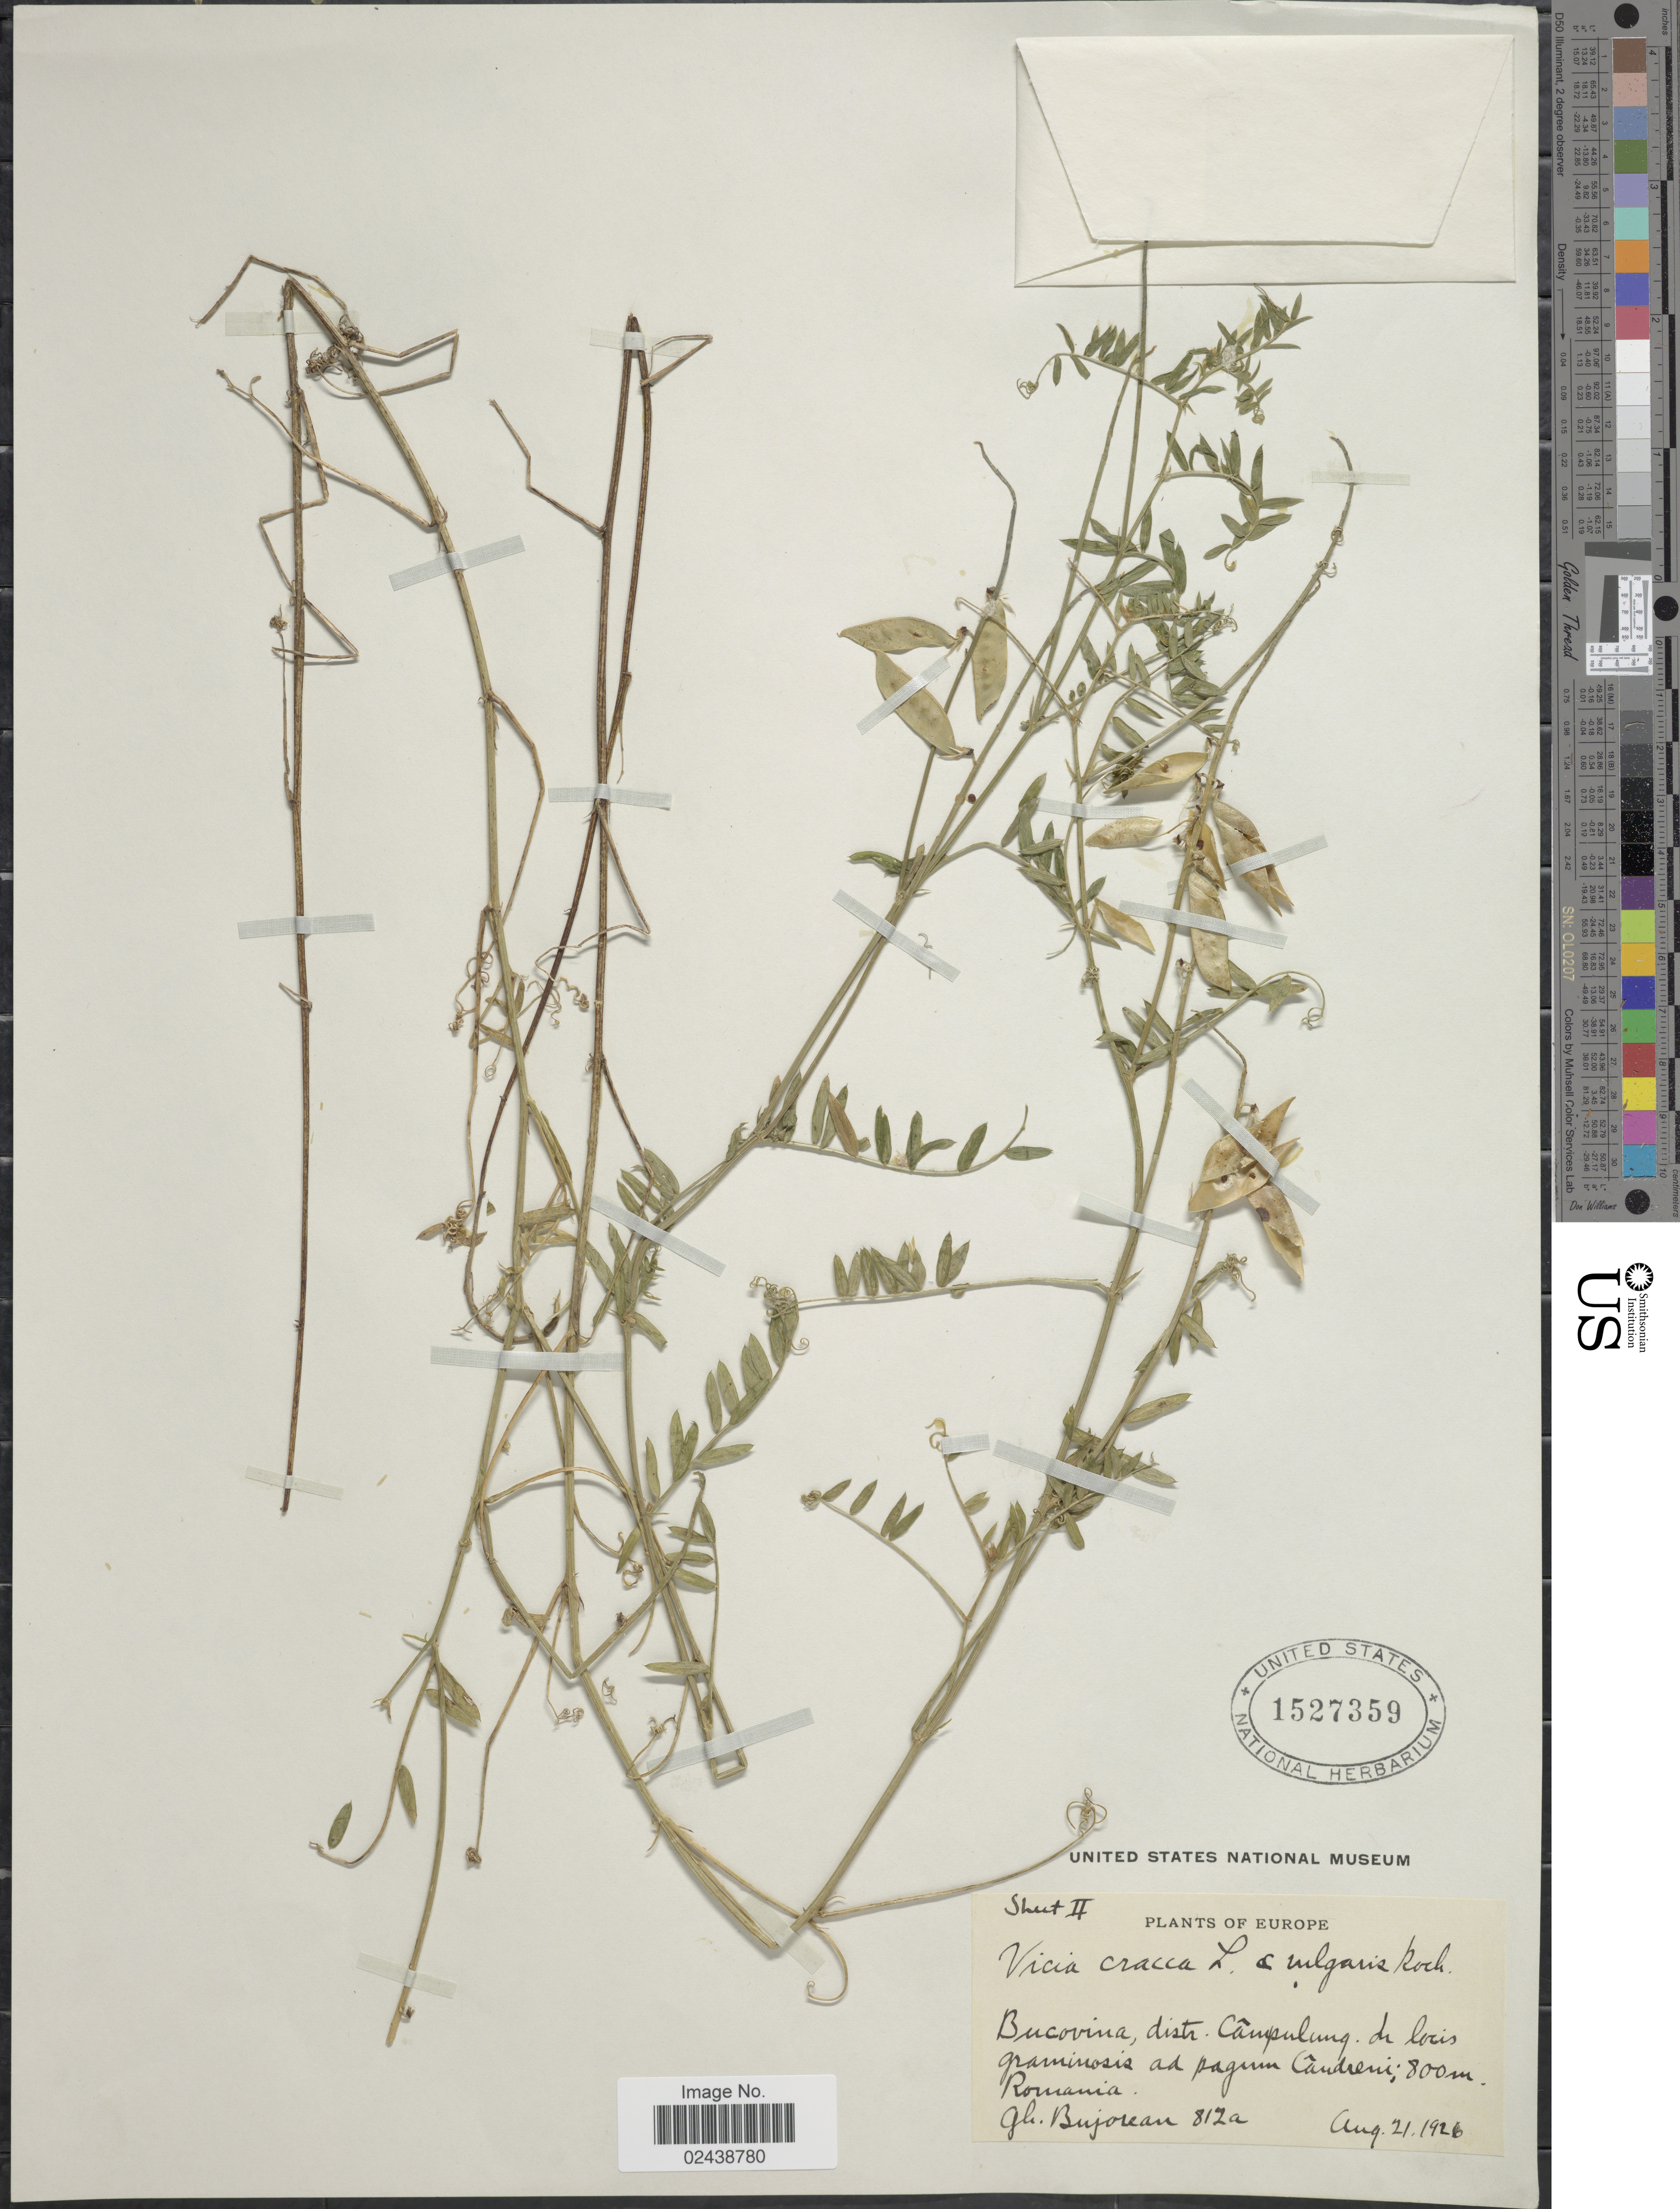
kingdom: Plantae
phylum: Tracheophyta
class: Magnoliopsida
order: Fabales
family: Fabaceae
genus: Vicia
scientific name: Vicia cracca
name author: L.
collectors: G. Bujorean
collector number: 812A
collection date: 1926-08-21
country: Romania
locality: Bucovina, distr. Campulung. de locis graminosis ad pagum Candreni [interpreted]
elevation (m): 800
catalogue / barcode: US 1527359